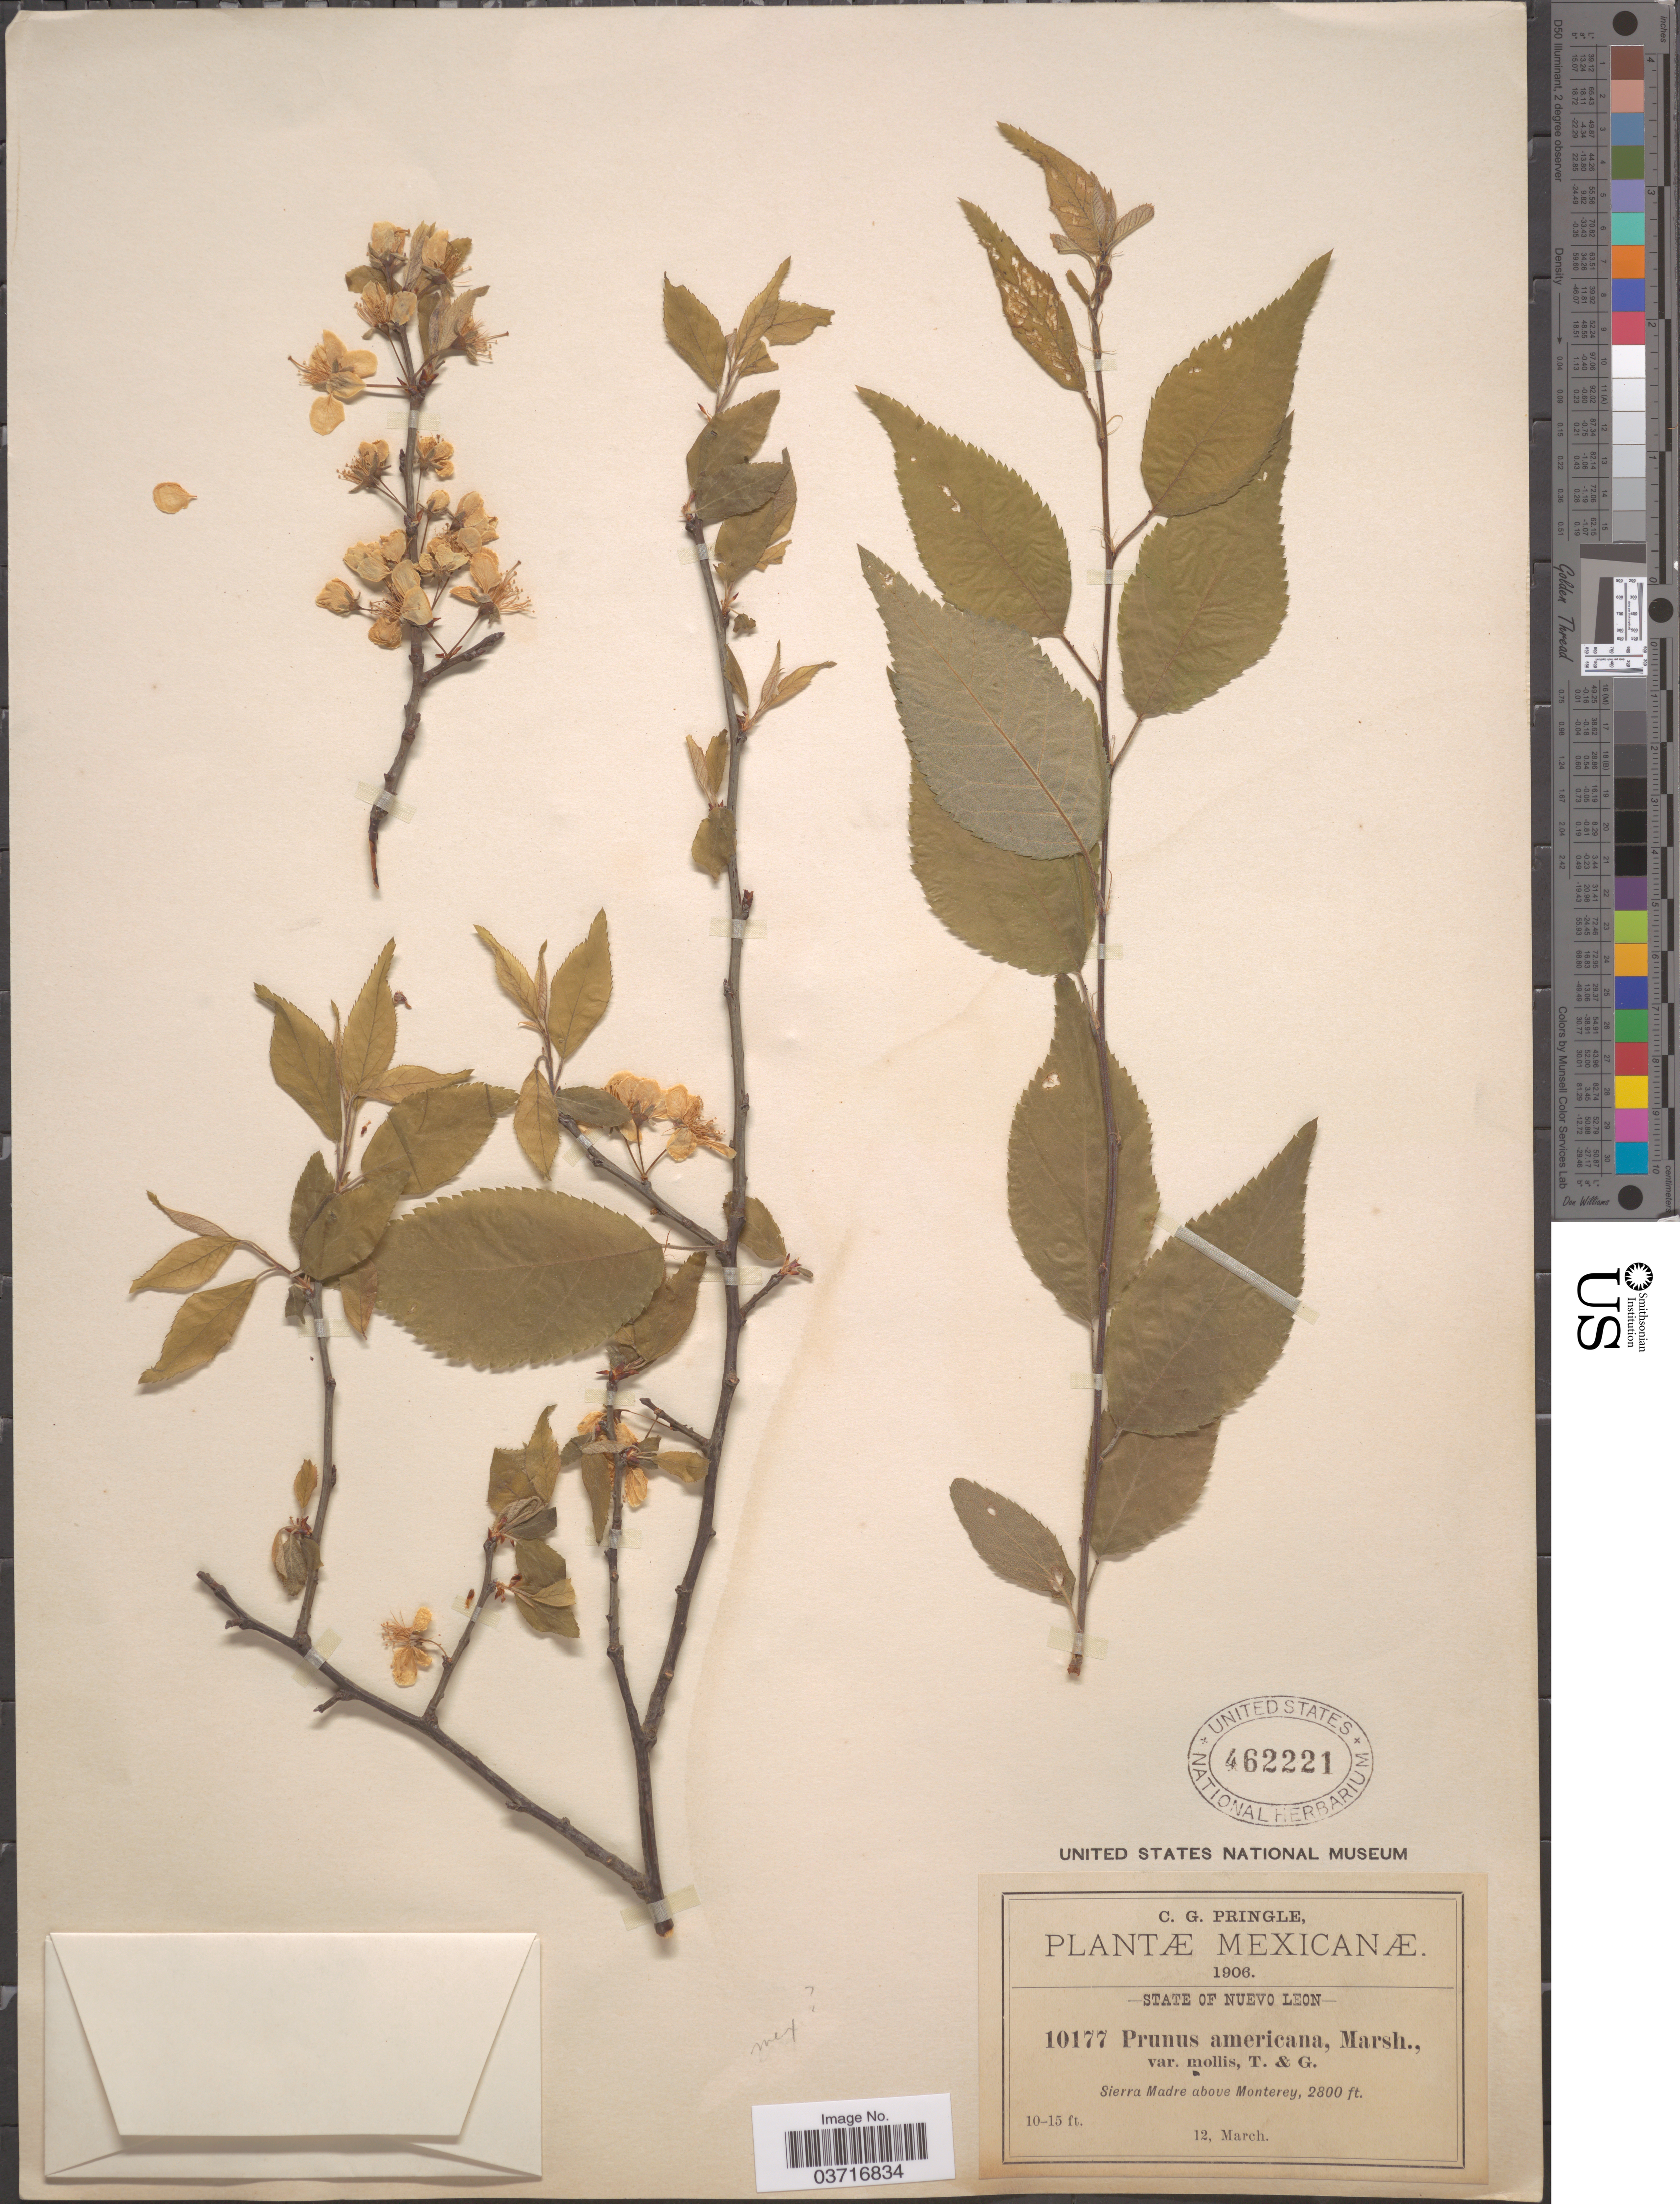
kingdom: Plantae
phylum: Tracheophyta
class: Magnoliopsida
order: Rosales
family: Rosaceae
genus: Prunus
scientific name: Prunus americana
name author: Marshall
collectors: C. G. Pringle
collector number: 10177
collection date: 1906-03-12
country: Mexico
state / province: Nuevo León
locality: Sierra Madre above Monterey.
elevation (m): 853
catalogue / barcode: US 462221